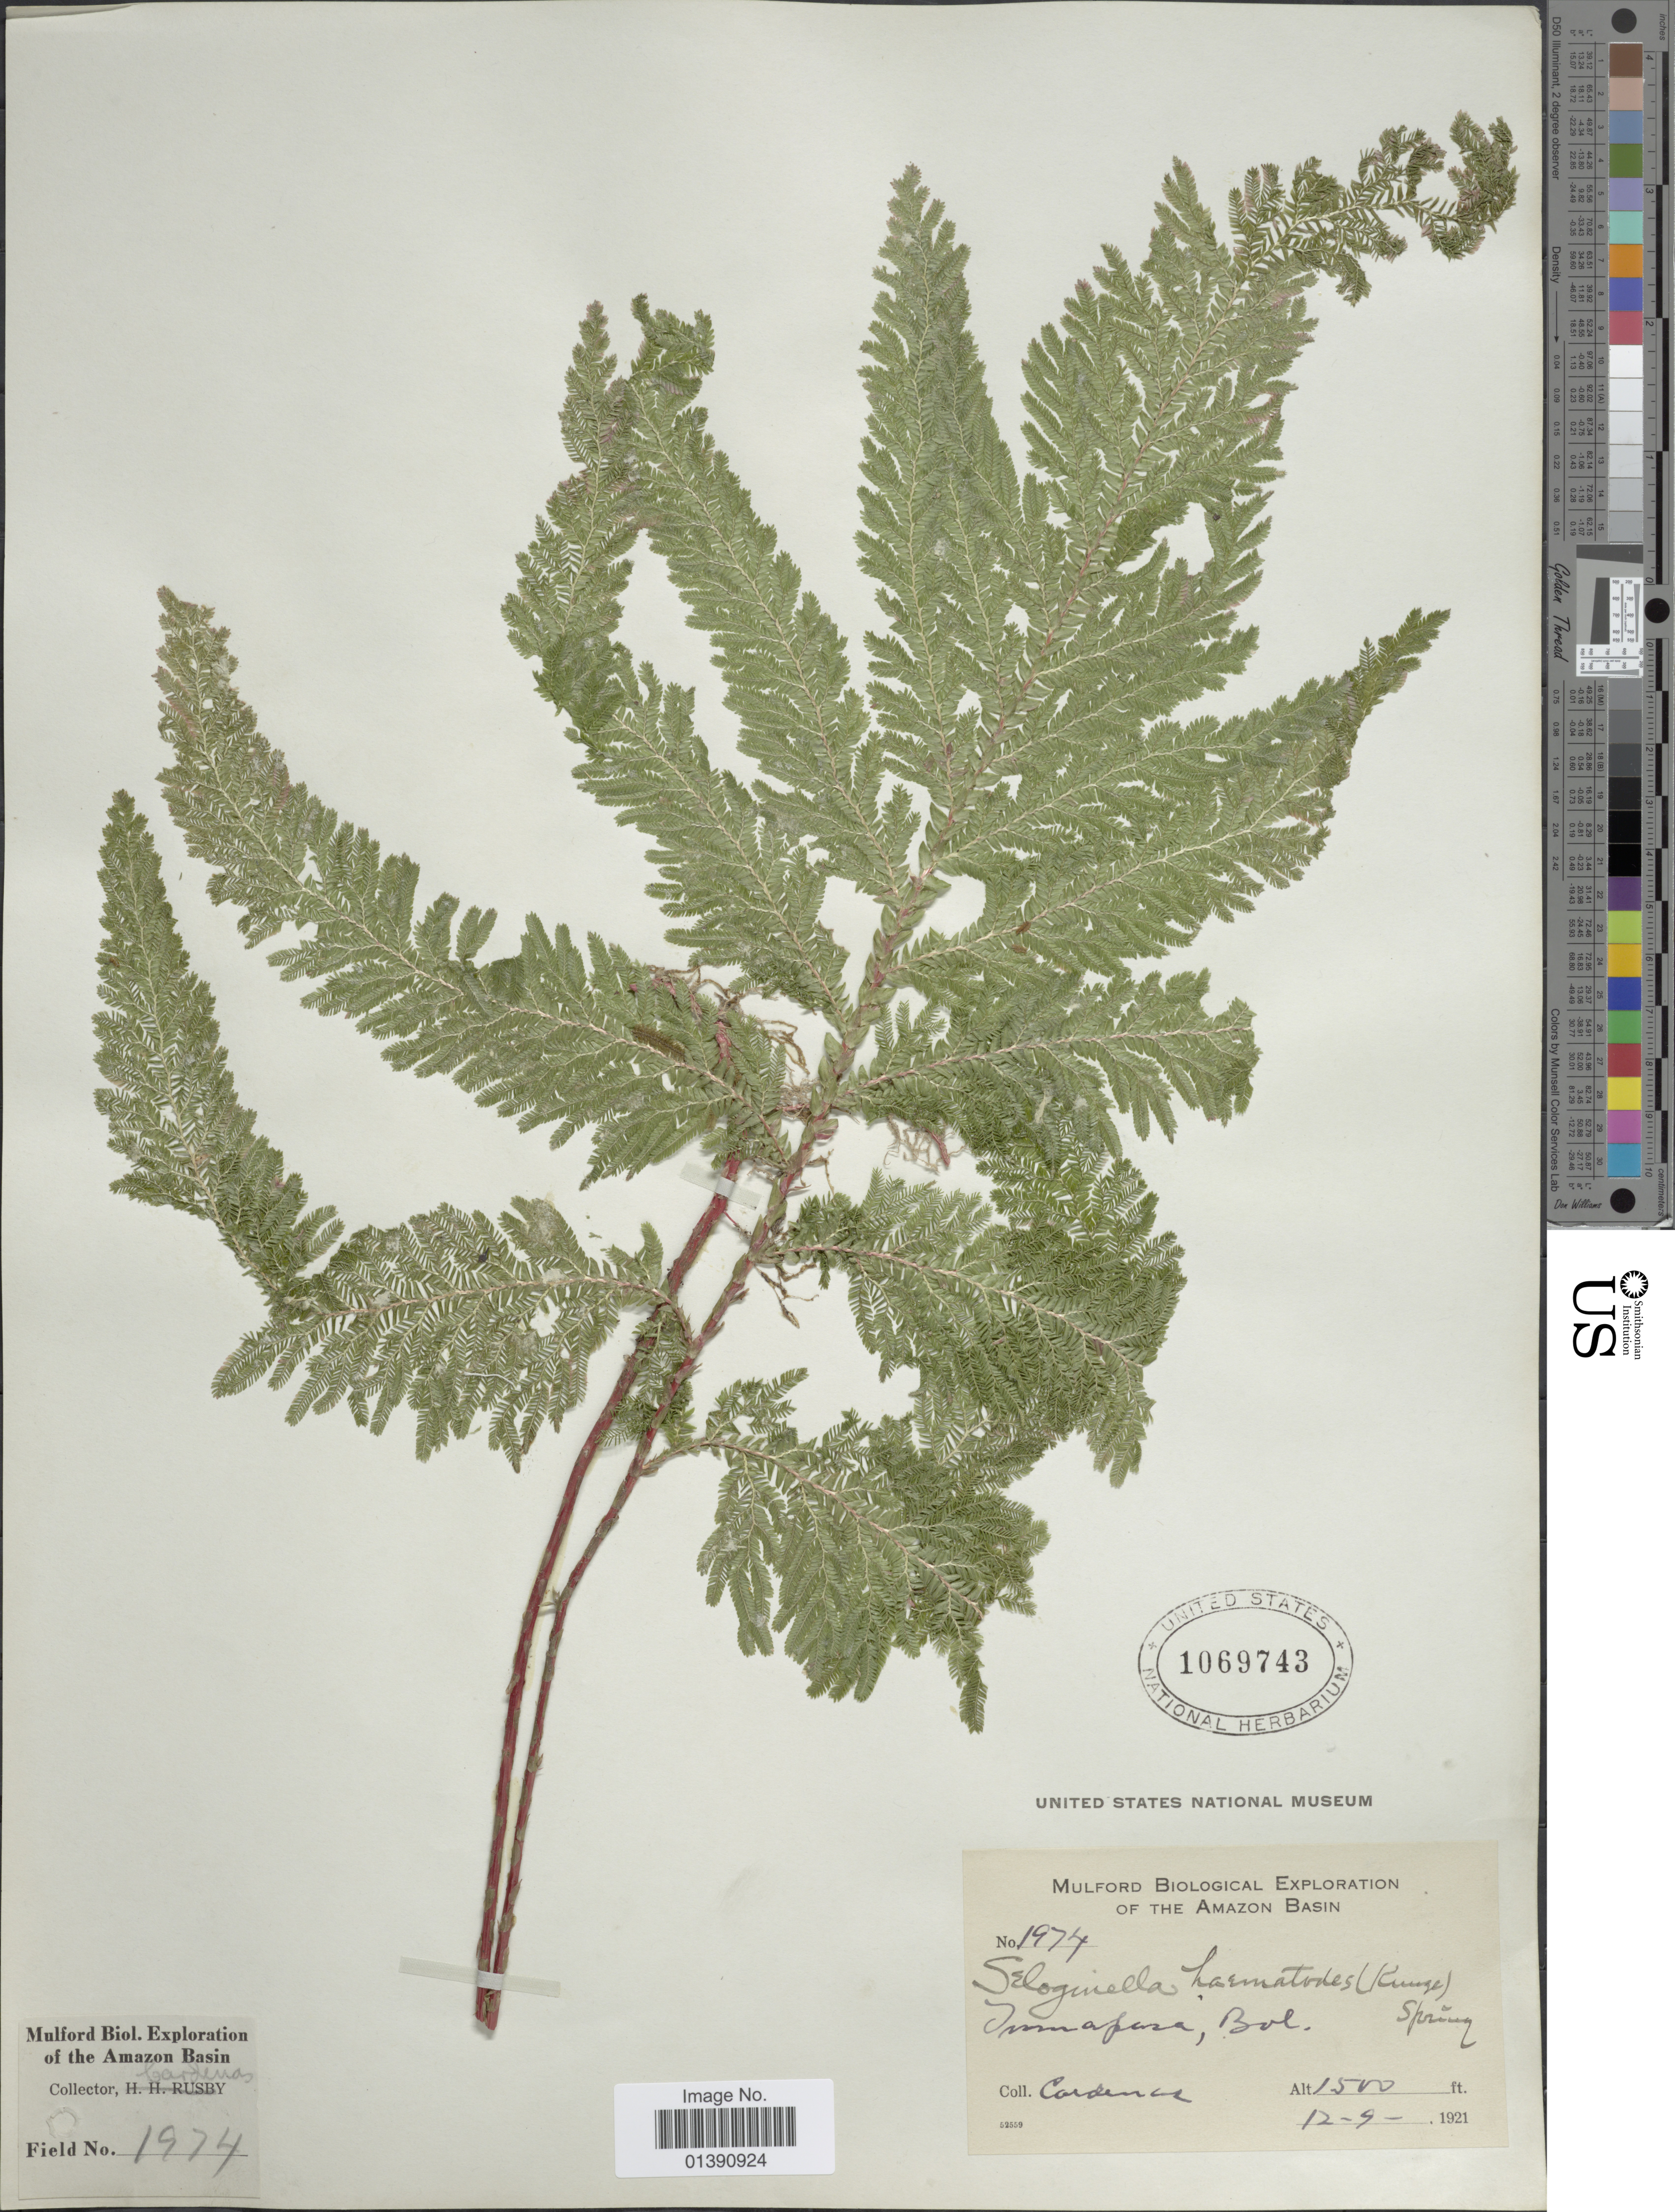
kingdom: Plantae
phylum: Tracheophyta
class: Lycopodiopsida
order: Selaginellales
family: Selaginellaceae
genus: Selaginella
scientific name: Selaginella haematodes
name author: (Kunze) Spring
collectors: M. Cárdenas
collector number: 1974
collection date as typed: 12-9-1921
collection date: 1921-12-09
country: Bolivia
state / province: La Paz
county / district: Iturralde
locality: Tumupasa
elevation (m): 457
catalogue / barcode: US 1069743